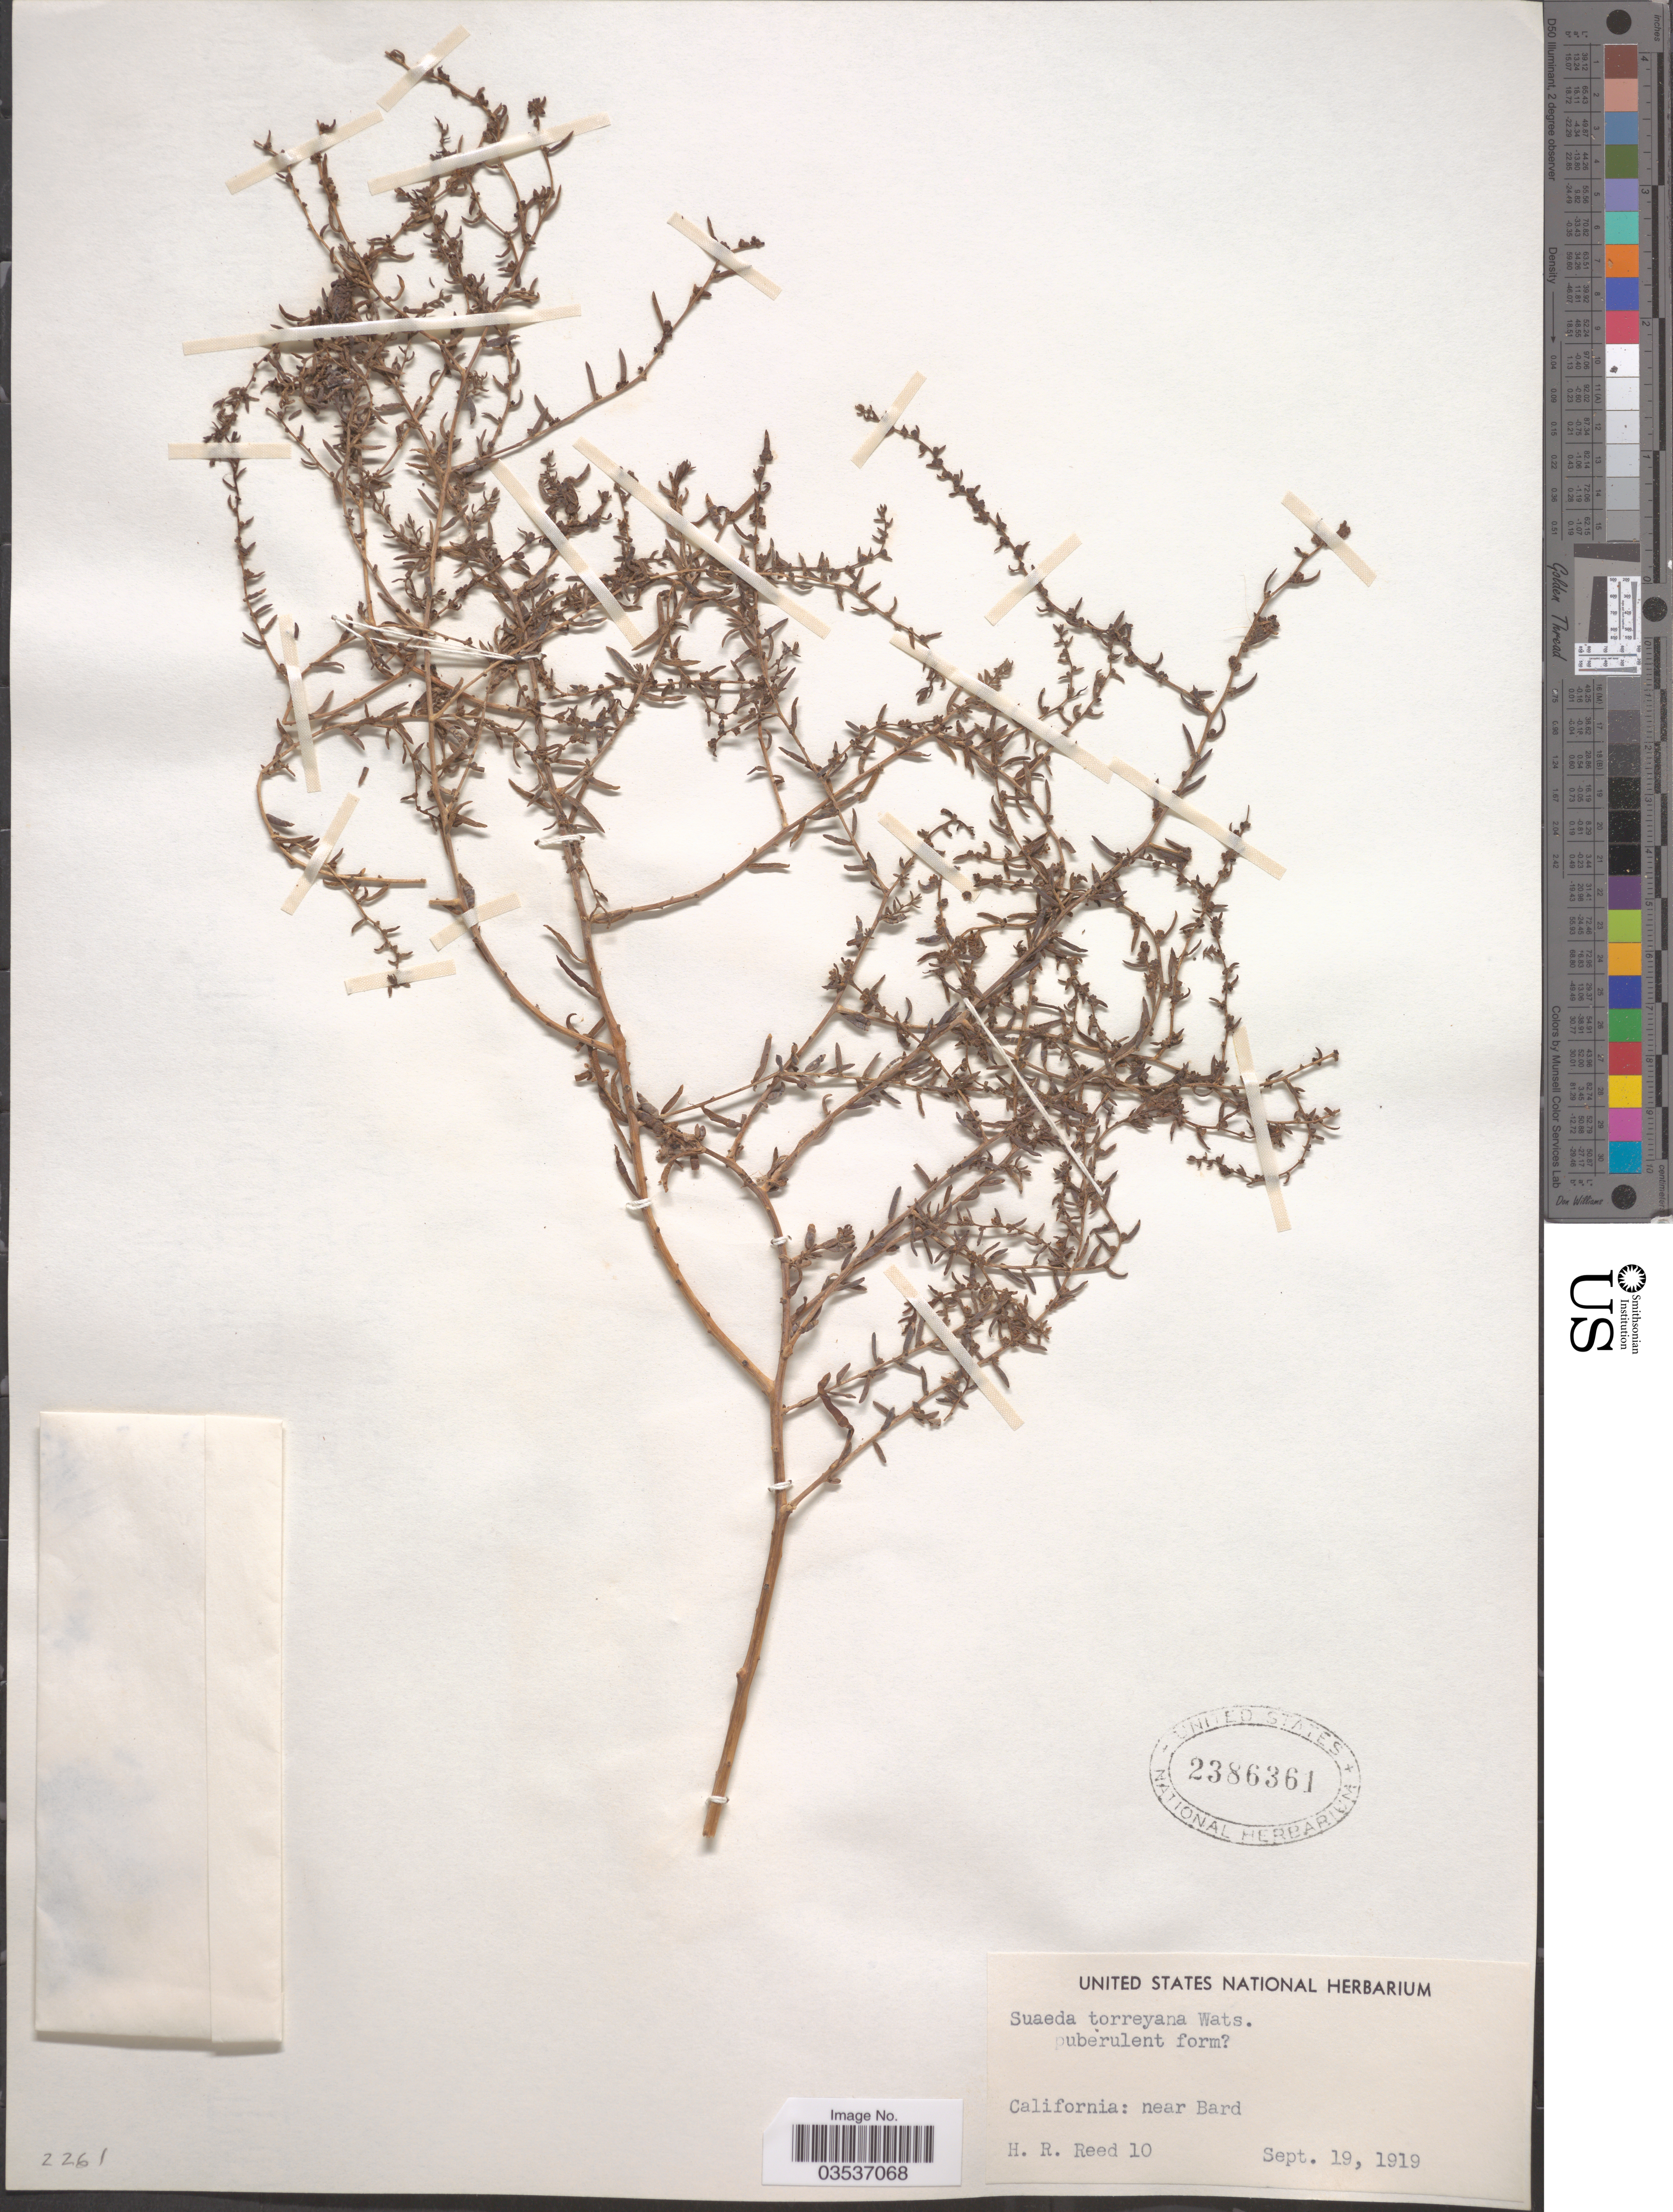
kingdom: Plantae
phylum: Tracheophyta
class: Magnoliopsida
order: Caryophyllales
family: Amaranthaceae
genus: Suaeda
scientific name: Suaeda torreyana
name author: S. Watson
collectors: H. Reed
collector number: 10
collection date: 1919-09-19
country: United States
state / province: California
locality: Near Bard.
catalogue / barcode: US 2386361